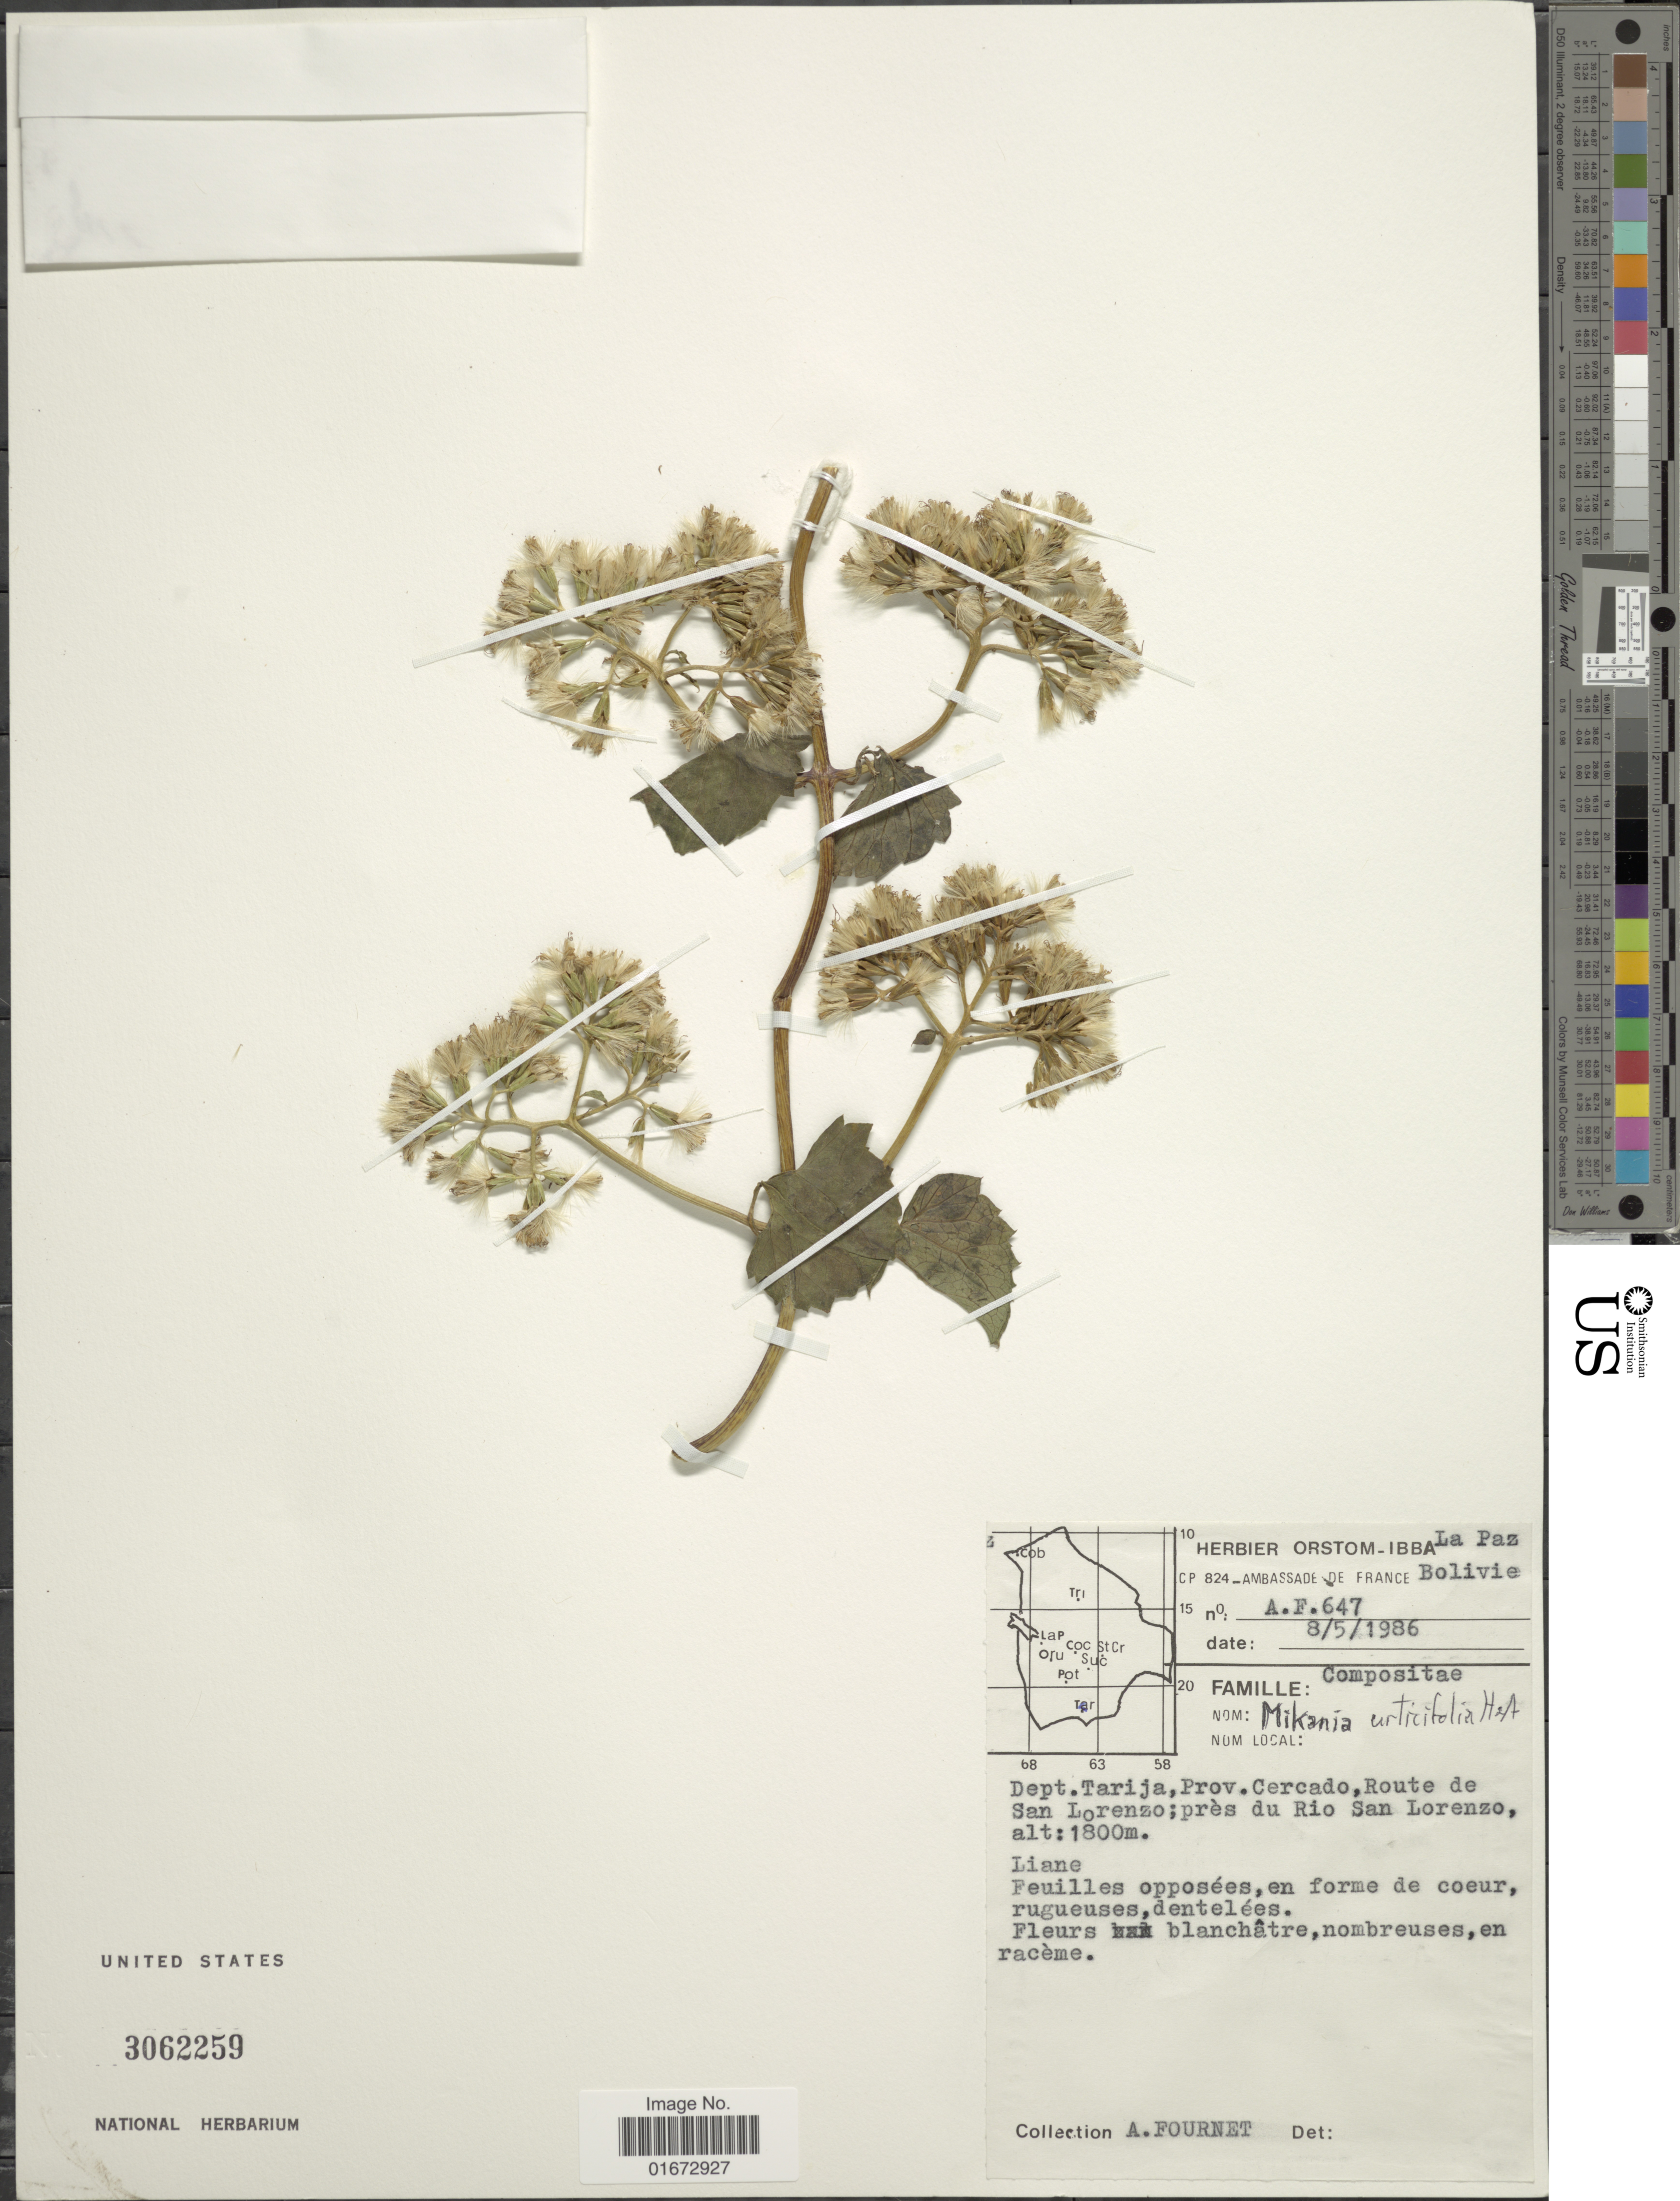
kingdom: Plantae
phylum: Tracheophyta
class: Magnoliopsida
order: Asterales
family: Asteraceae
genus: Mikania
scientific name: Mikania urticifolia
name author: Hook. & Arn.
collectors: A. Fournet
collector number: A.F.647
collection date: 1986-05-08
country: Bolivia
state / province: Tarija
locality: Dept. Tarija, Prov. Cercado, Route de San Lorenzo; près du Rio San Lorenzo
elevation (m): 1800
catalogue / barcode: US 3062259